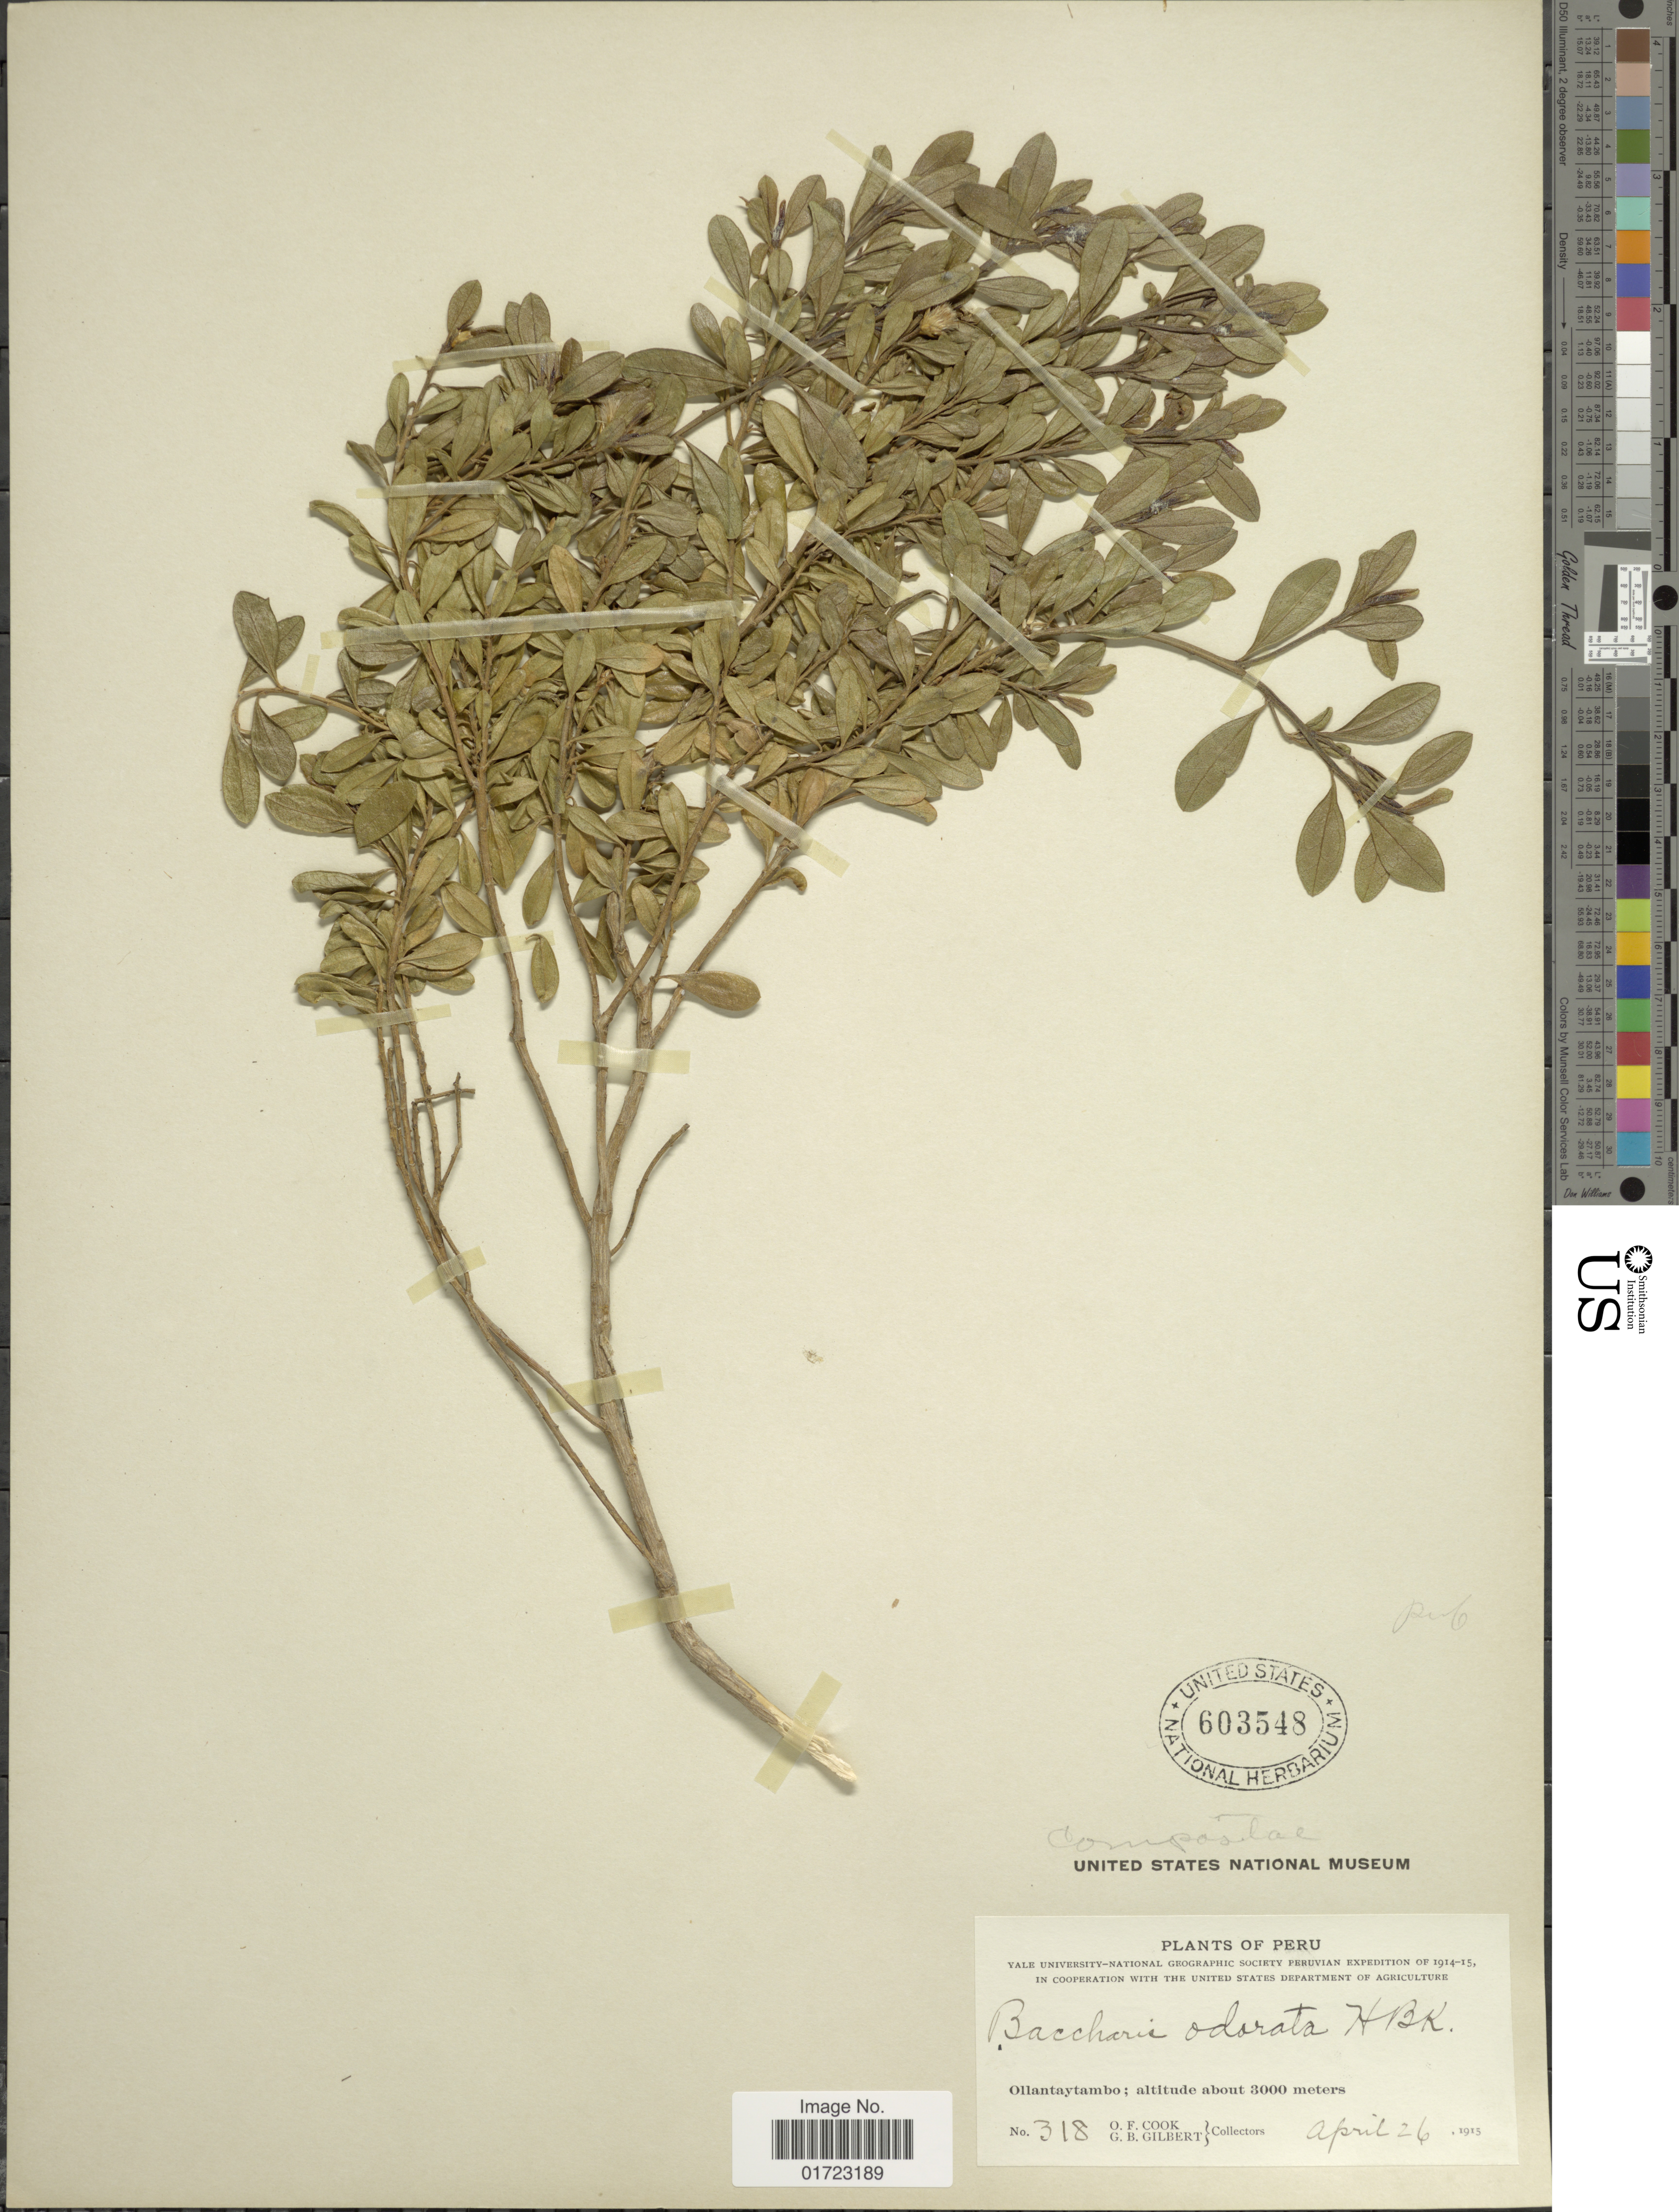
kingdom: Plantae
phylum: Tracheophyta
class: Magnoliopsida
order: Asterales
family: Asteraceae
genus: Baccharis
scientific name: Baccharis peruviana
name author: Cuatrec.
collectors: O. F. Cook & G. B. Gilbert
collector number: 318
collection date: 1915-04-26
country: Peru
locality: Ollantaytambo.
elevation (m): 3000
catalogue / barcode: US 603548